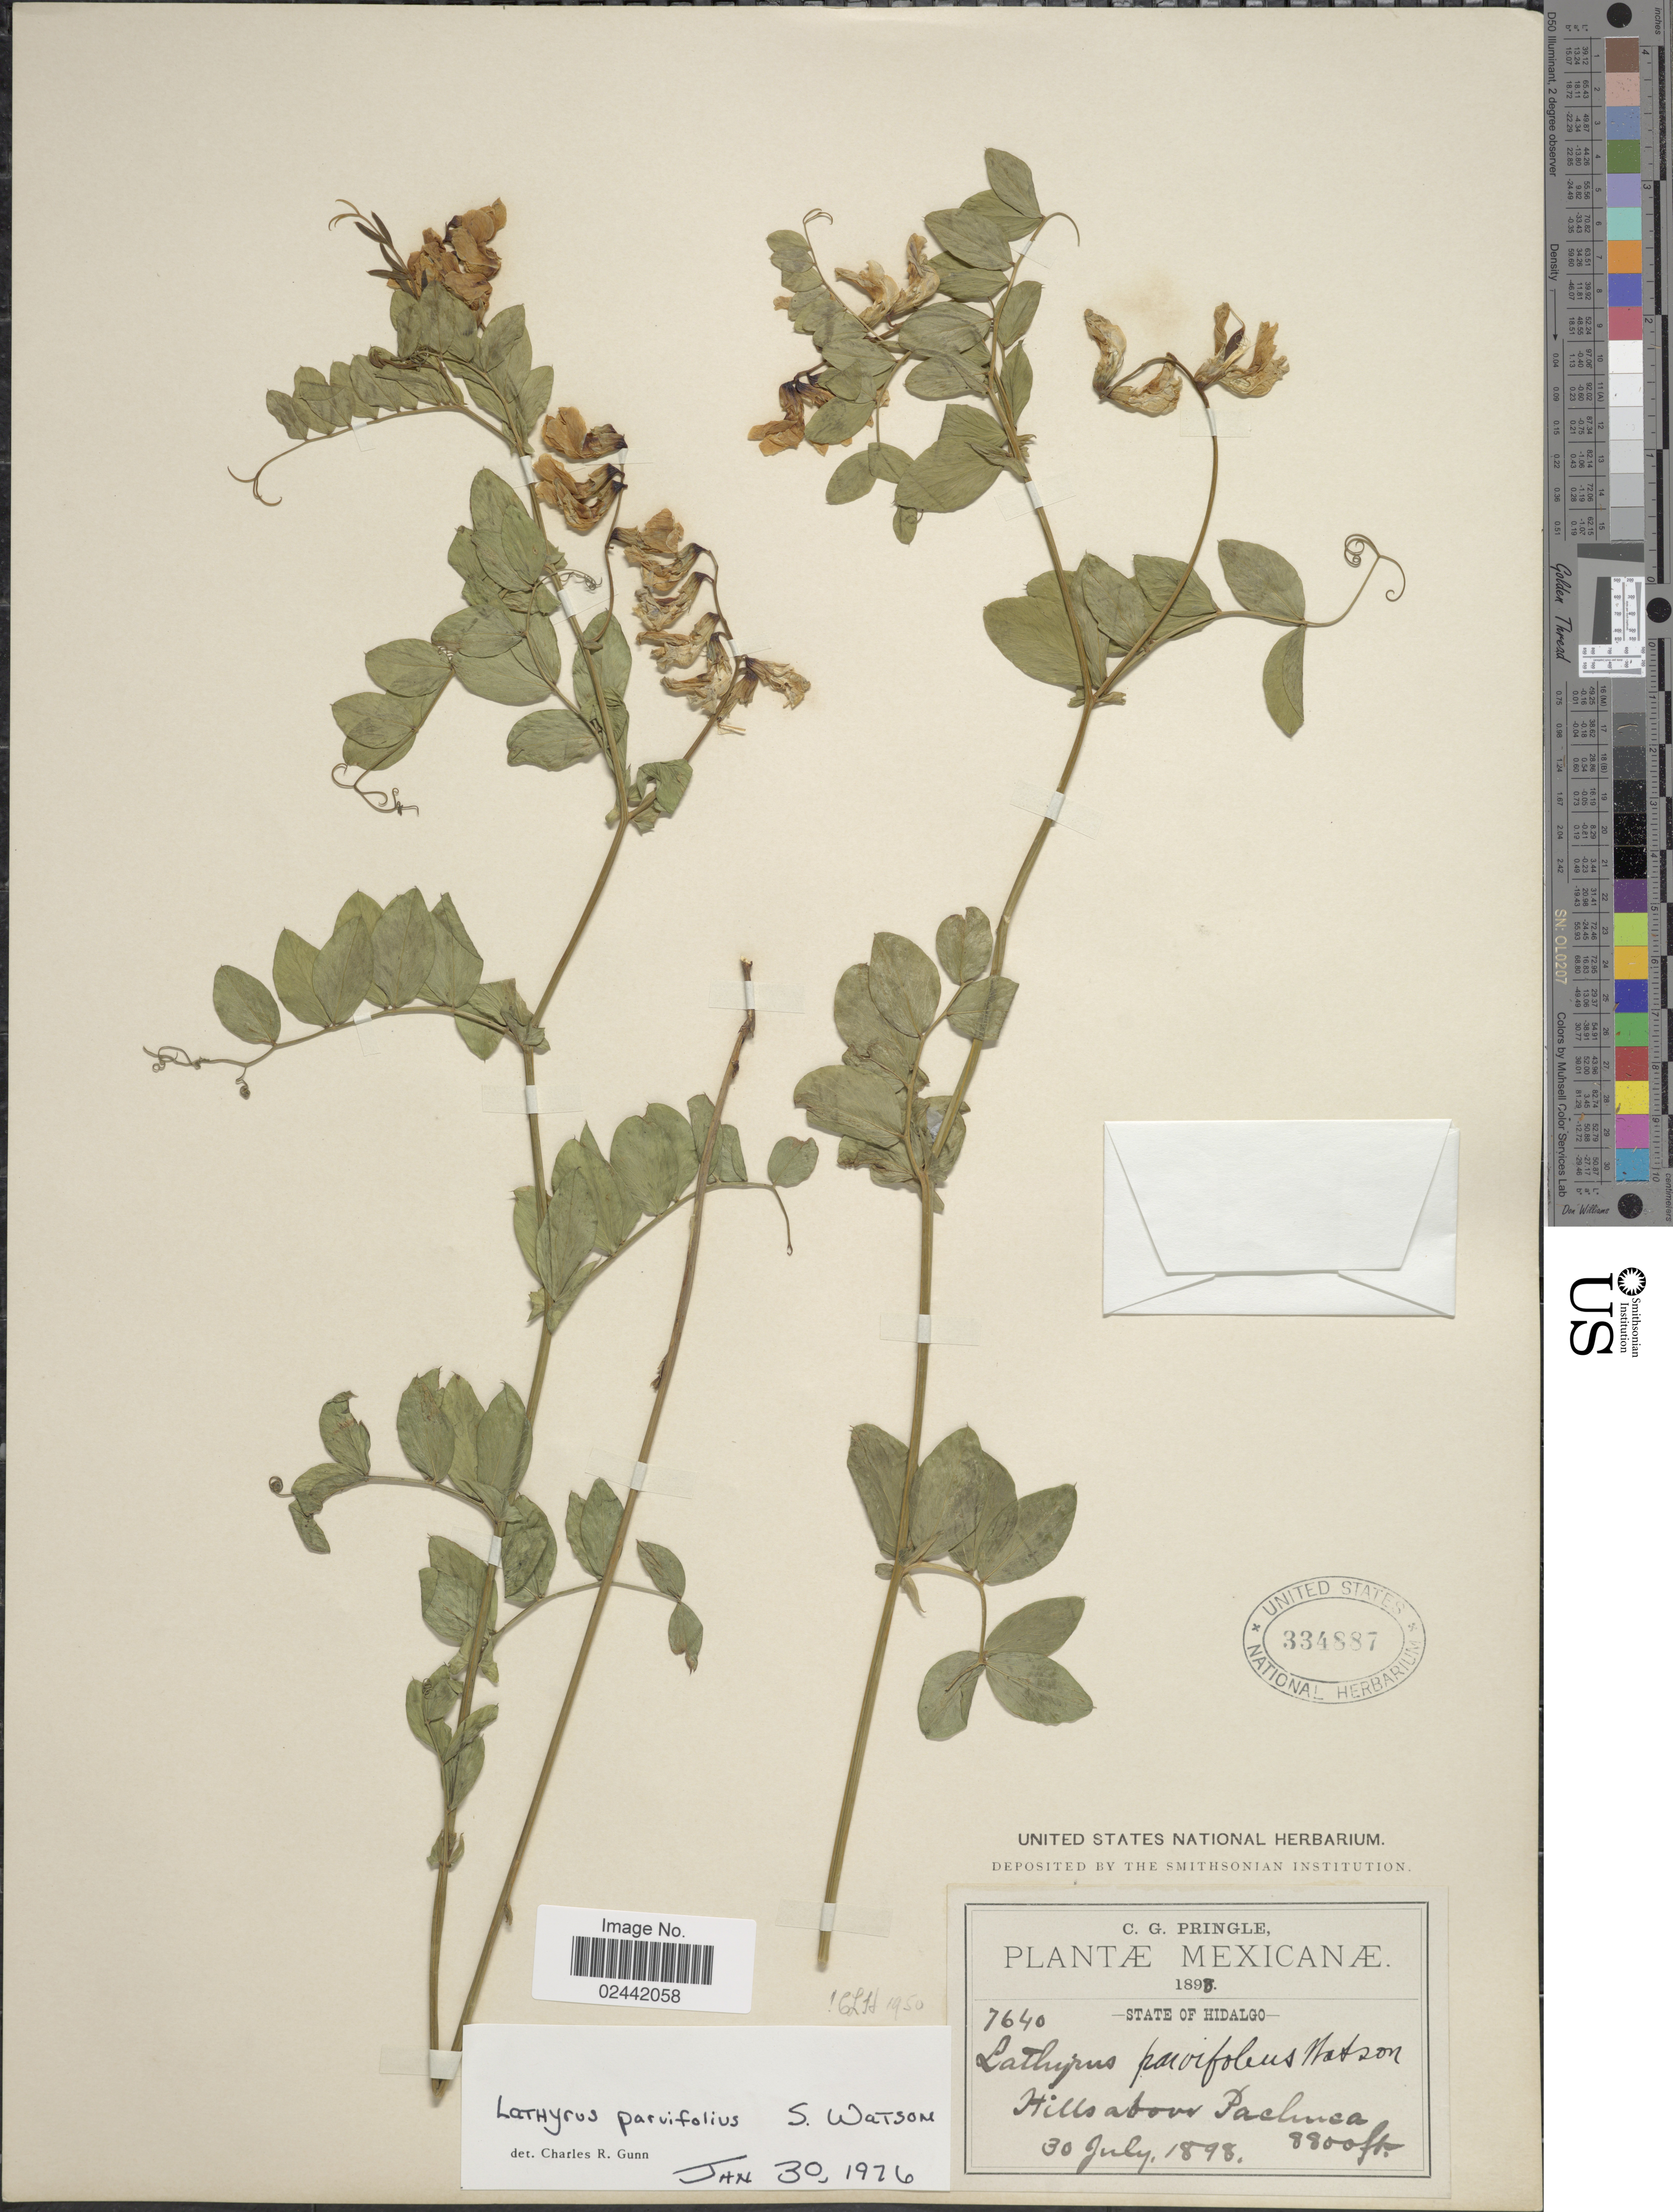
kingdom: Plantae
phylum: Tracheophyta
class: Magnoliopsida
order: Fabales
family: Fabaceae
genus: Lathyrus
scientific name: Lathyrus parvifolius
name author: S. Watson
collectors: C. G. Pringle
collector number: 7640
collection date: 1898-07-30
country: Mexico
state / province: Hidalgo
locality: Mexicanae. Hills above Pachuca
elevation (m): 2682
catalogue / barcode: US 334887